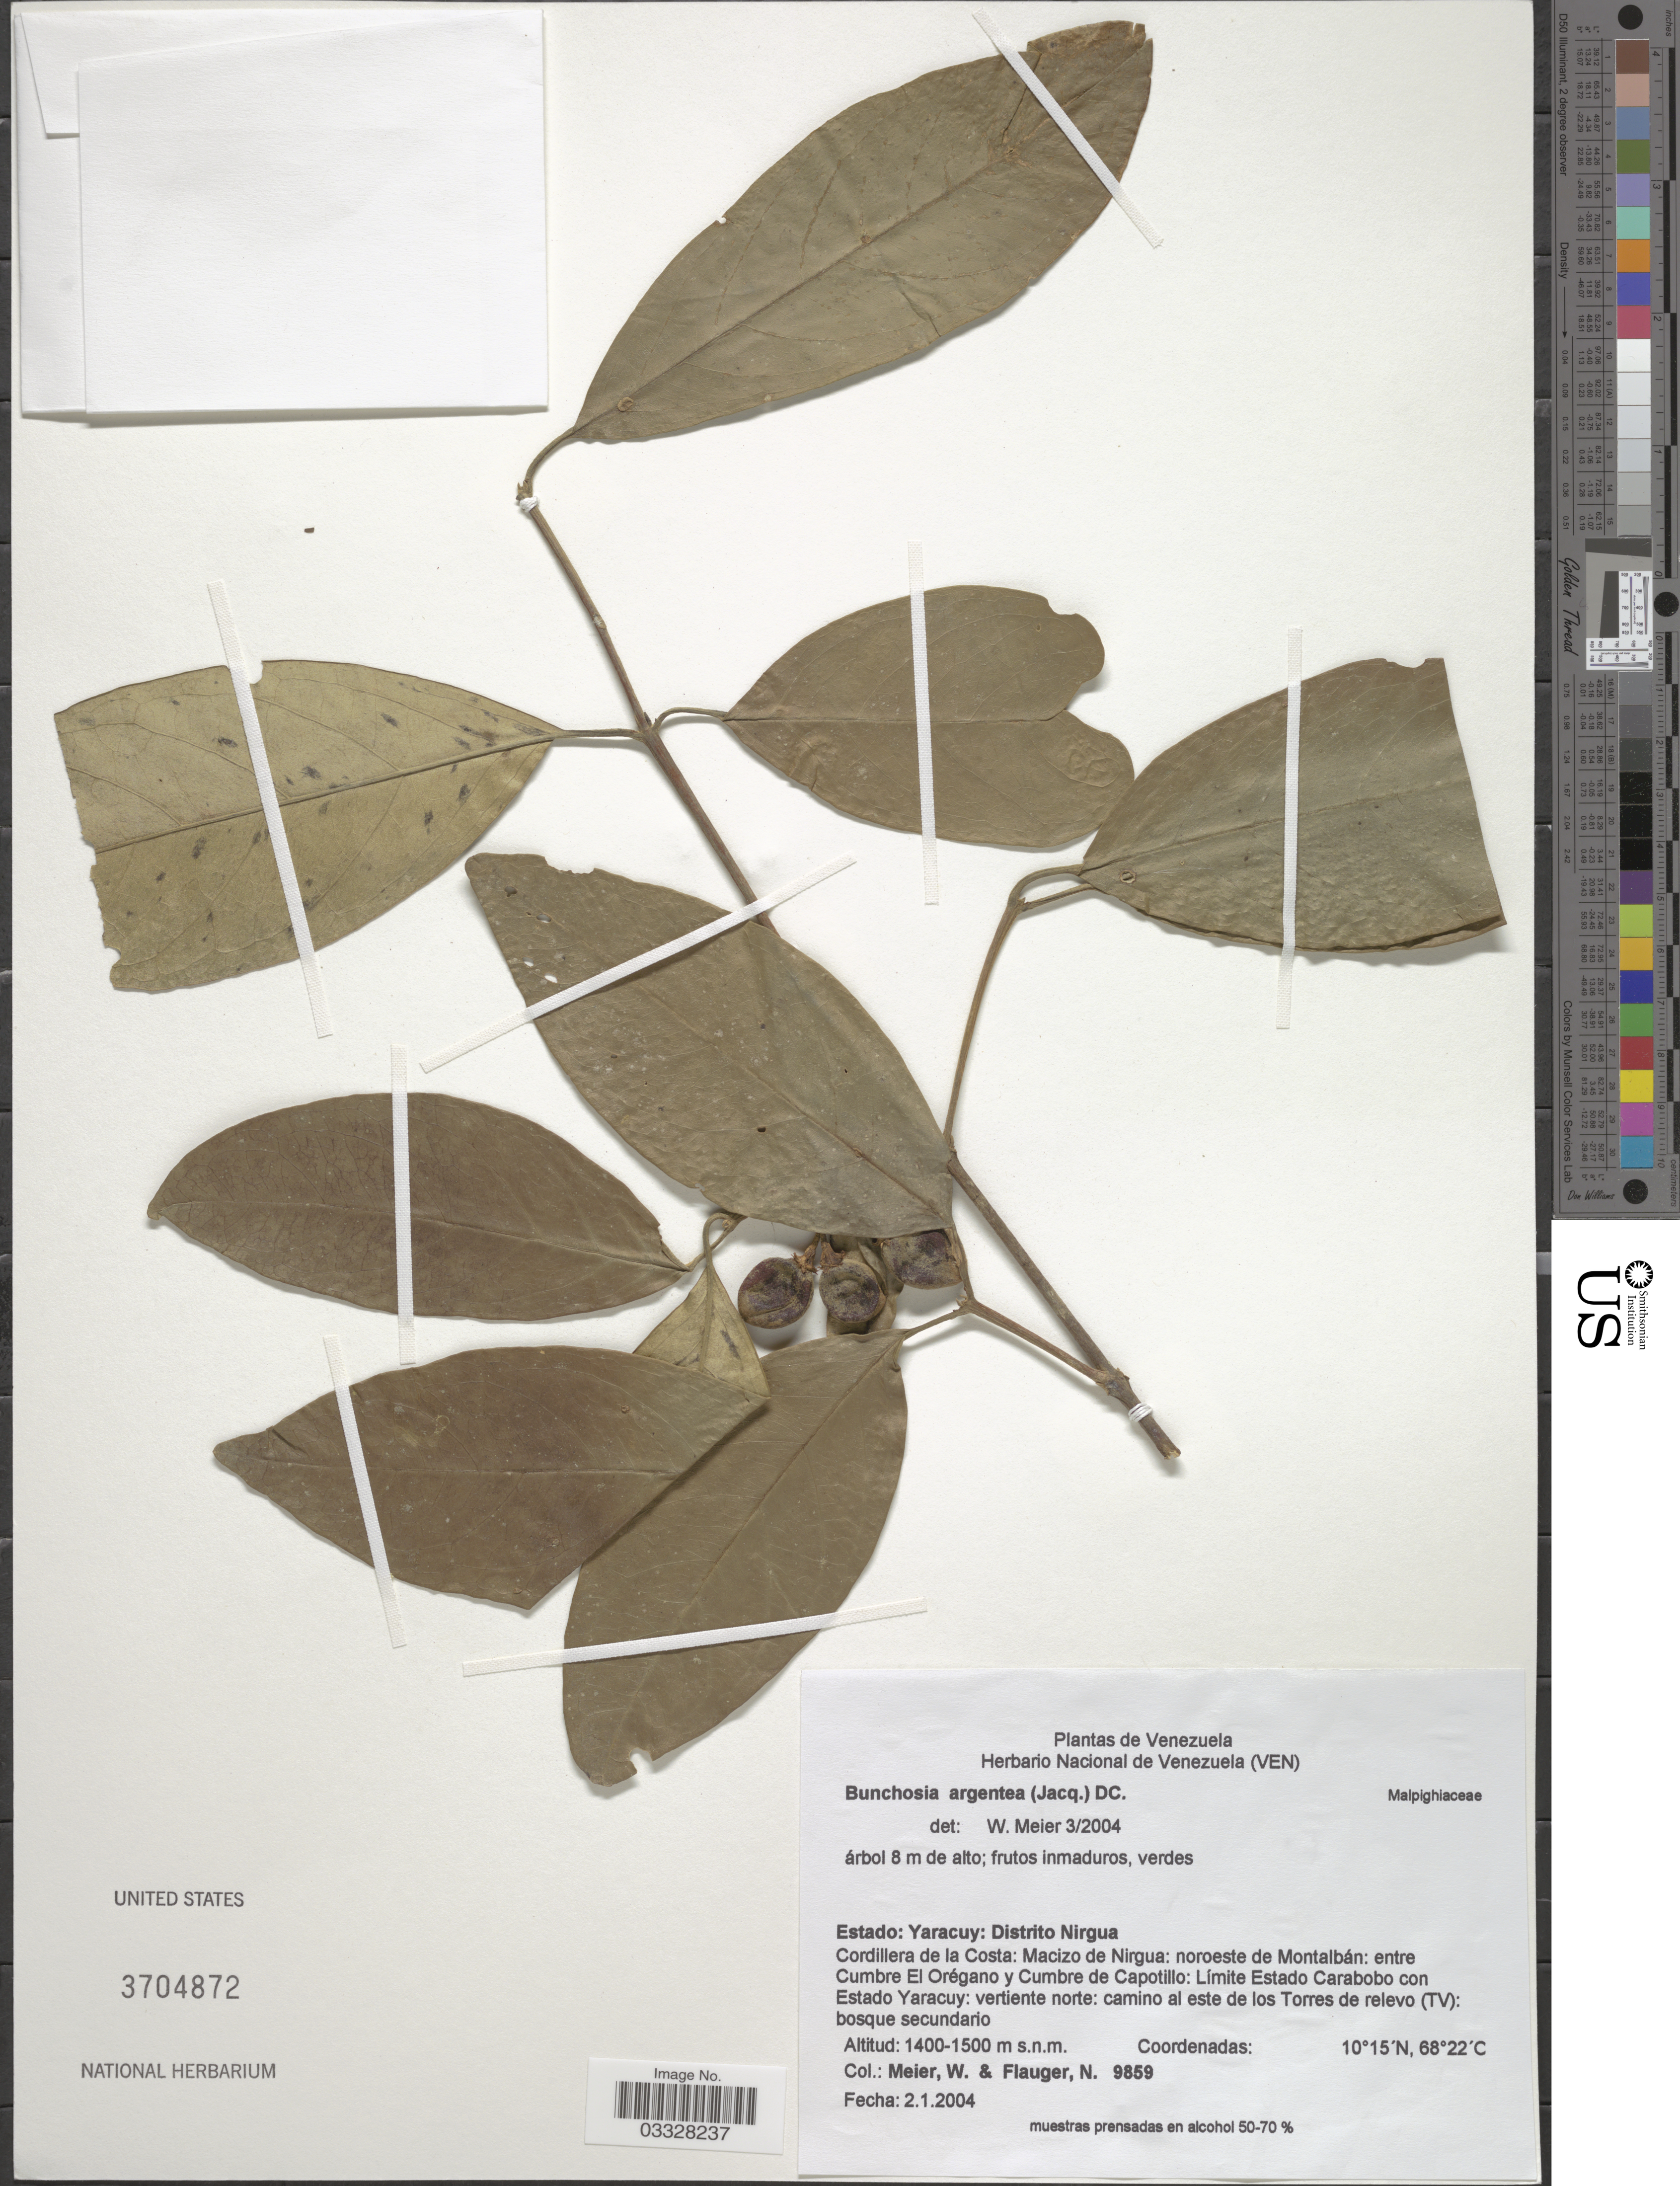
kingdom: Plantae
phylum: Tracheophyta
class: Magnoliopsida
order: Malpighiales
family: Malpighiaceae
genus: Bunchosia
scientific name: Bunchosia argentea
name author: (Jacq.) DC.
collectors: W. Meier & N. Flauger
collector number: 9859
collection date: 2004-01-02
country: Venezuela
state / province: Yaracuy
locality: Distrito Nirgua. Cordillera de la Costa: Macizo de Nirgua: noroeste de Montalbán: entre Cumbre El Orégano y Cumbre de Capotillo: Límite Estado Carabobo con Estado Yaracuy: veriente norte: camino al este de los Torres de relevo (TV): bosque secundario.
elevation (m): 1400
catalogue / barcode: US 3704872